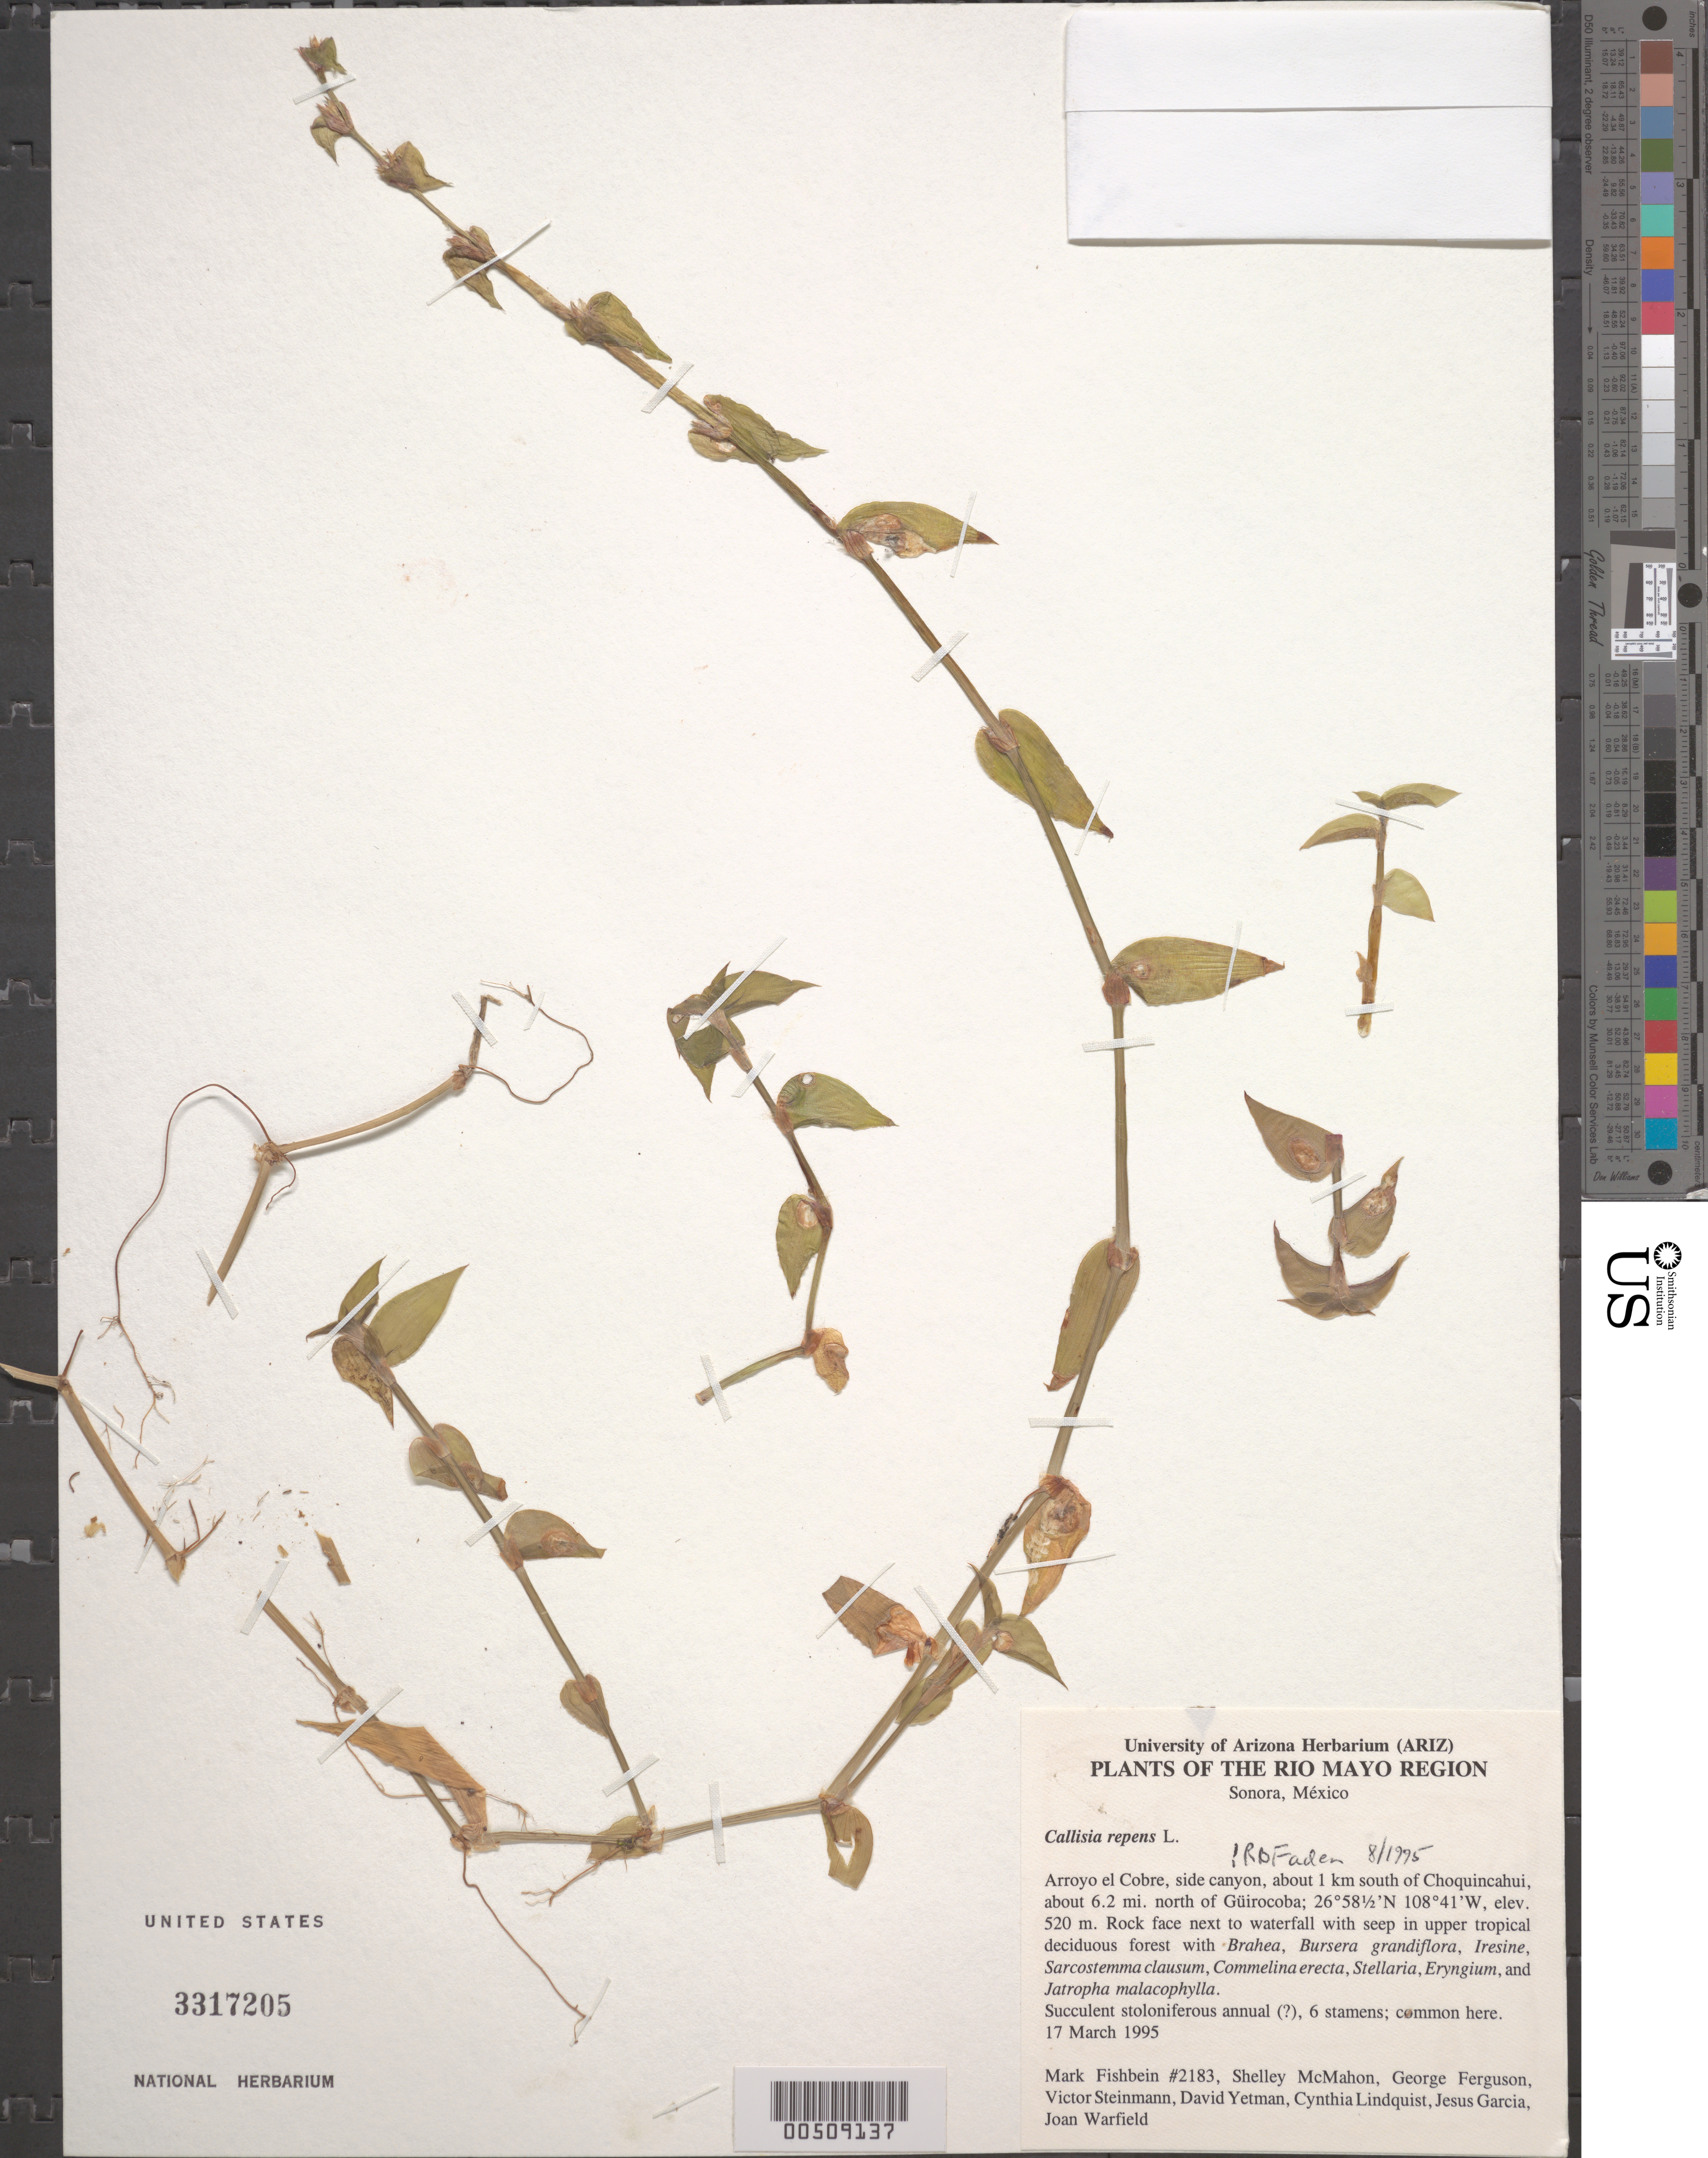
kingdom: Plantae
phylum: Tracheophyta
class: Liliopsida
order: Commelinales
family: Commelinaceae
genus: Callisia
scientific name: Callisia repens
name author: (Jacq.) L.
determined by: Faden, Robert B., (US), Smithsonian Institution - National Museum of Natural History (UNITED STATES)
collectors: M. Fishbein, S. Mcmahon, G. Ferguson, V. Steinmann, D. Yetman, C. Lindquist, J. Garcia, J. Warfield & J. Warfield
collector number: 2183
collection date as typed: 17 Mar 1995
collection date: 1995-03-17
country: Mexico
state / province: Sonora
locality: Arroyo El Cobre, S of Choquincahui, N of Guirocoba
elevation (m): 158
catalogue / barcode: US 3317205